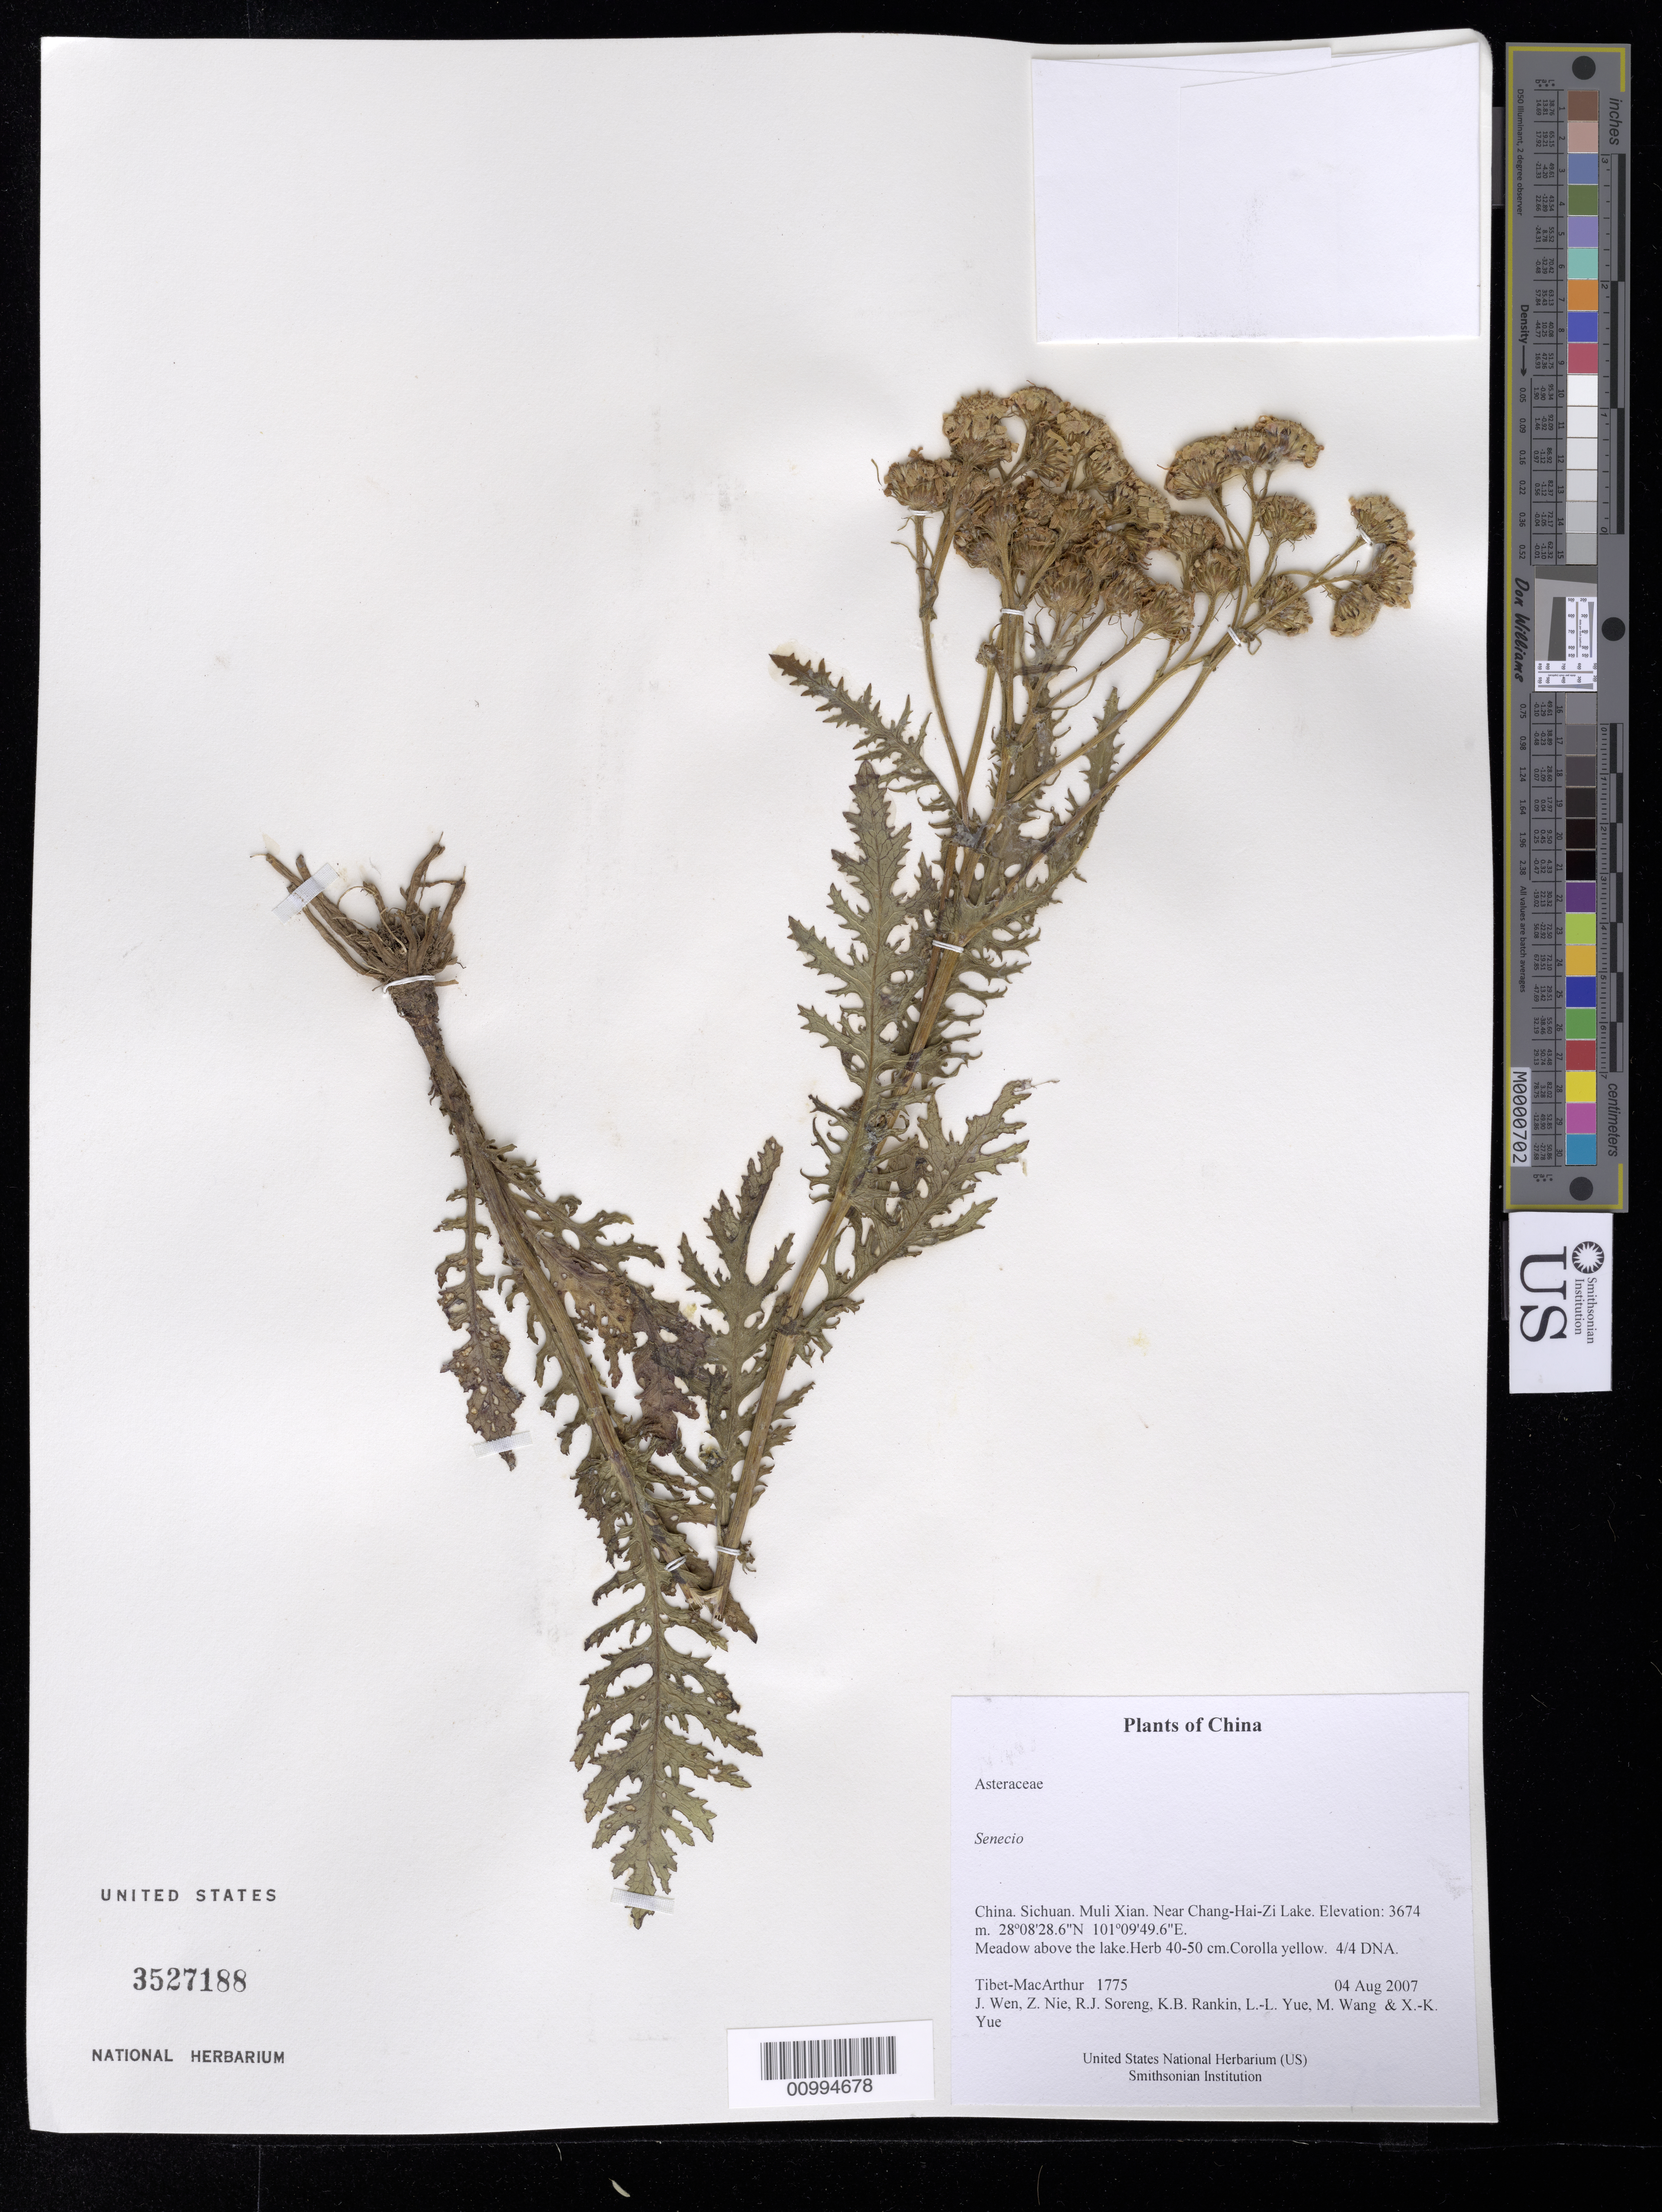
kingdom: Plantae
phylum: Tracheophyta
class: Magnoliopsida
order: Asterales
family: Asteraceae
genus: Senecio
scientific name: Senecio sp.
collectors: Tibet-MacArthur, J. Wen, Z. Nie, R. J. Soreng, K. Rankin, L. Yue, M. Wang & X. Yue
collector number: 1775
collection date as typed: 04 Aug 2007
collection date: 2007-08-04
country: China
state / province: Sichuan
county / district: Muli Xian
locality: Near Chang-Hai-Zi Lake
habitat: Meadow above the lake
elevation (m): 3674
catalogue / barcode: US 3527188